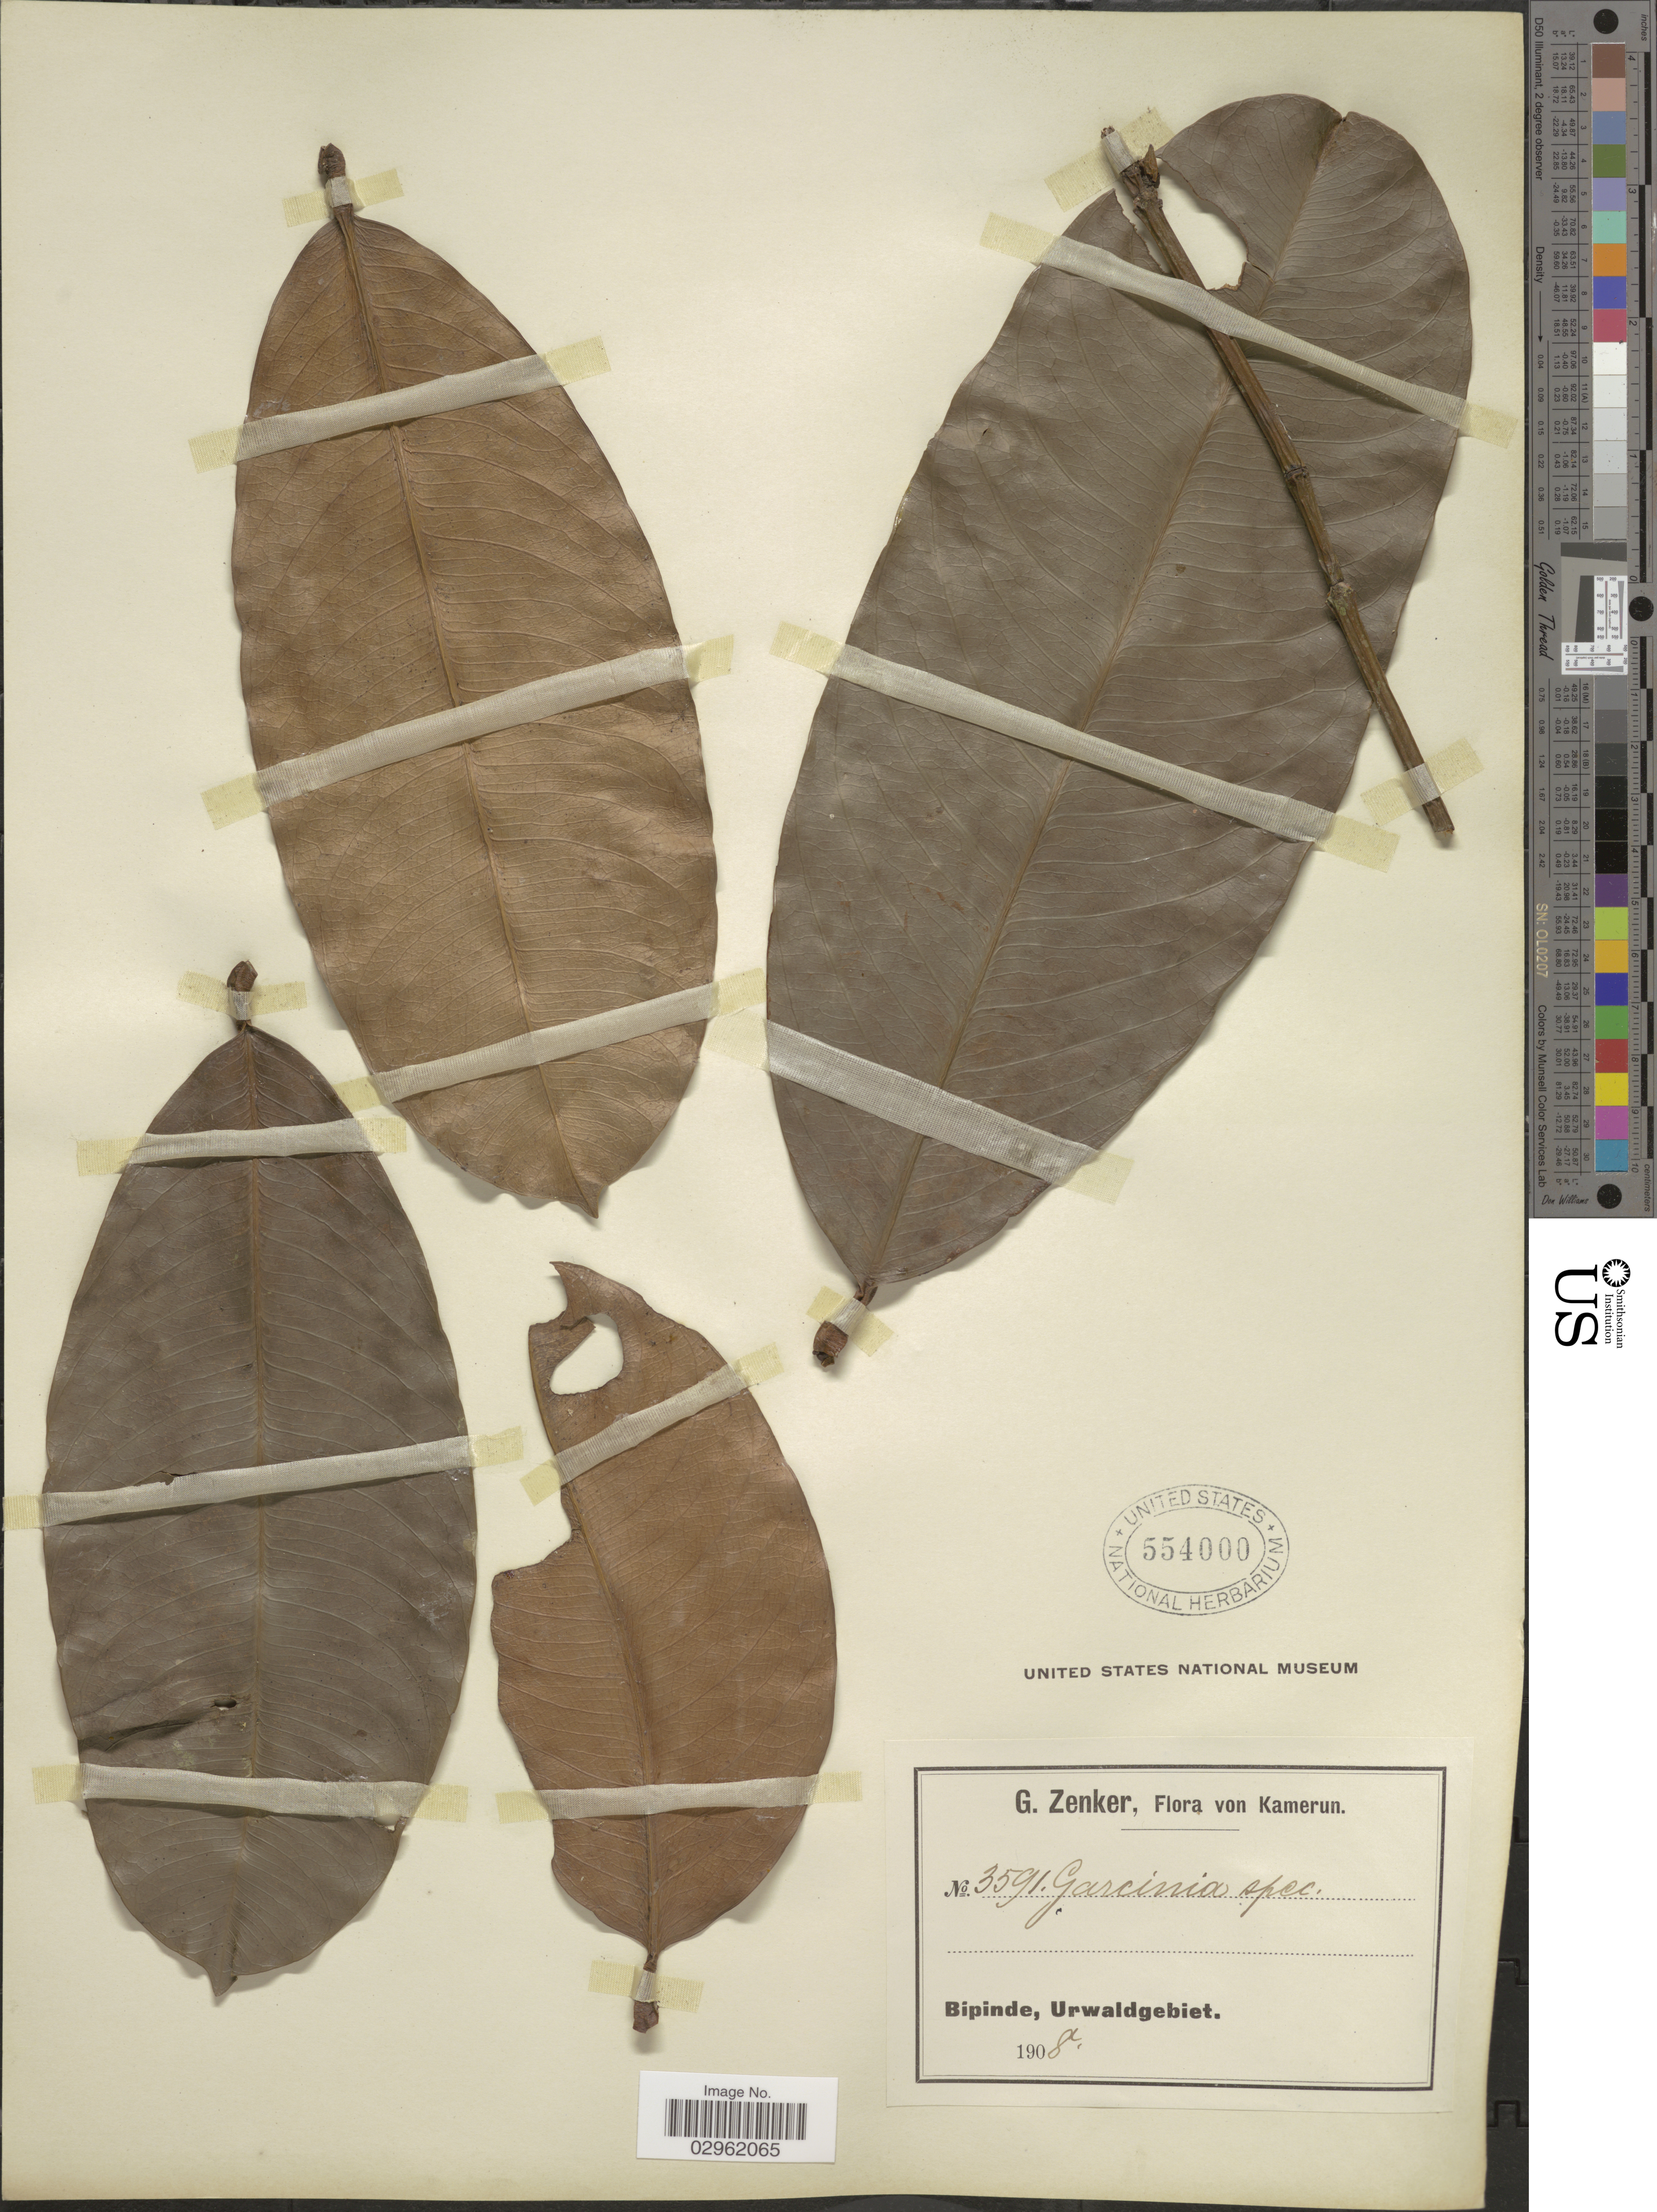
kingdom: Plantae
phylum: Tracheophyta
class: Magnoliopsida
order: Malpighiales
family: Clusiaceae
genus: Garcinia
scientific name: Garcinia sp.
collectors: G. A. Zenker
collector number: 3591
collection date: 1908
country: Cameroon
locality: Kamerun. Bipinde, Urwaldgebiet.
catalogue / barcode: US 554000